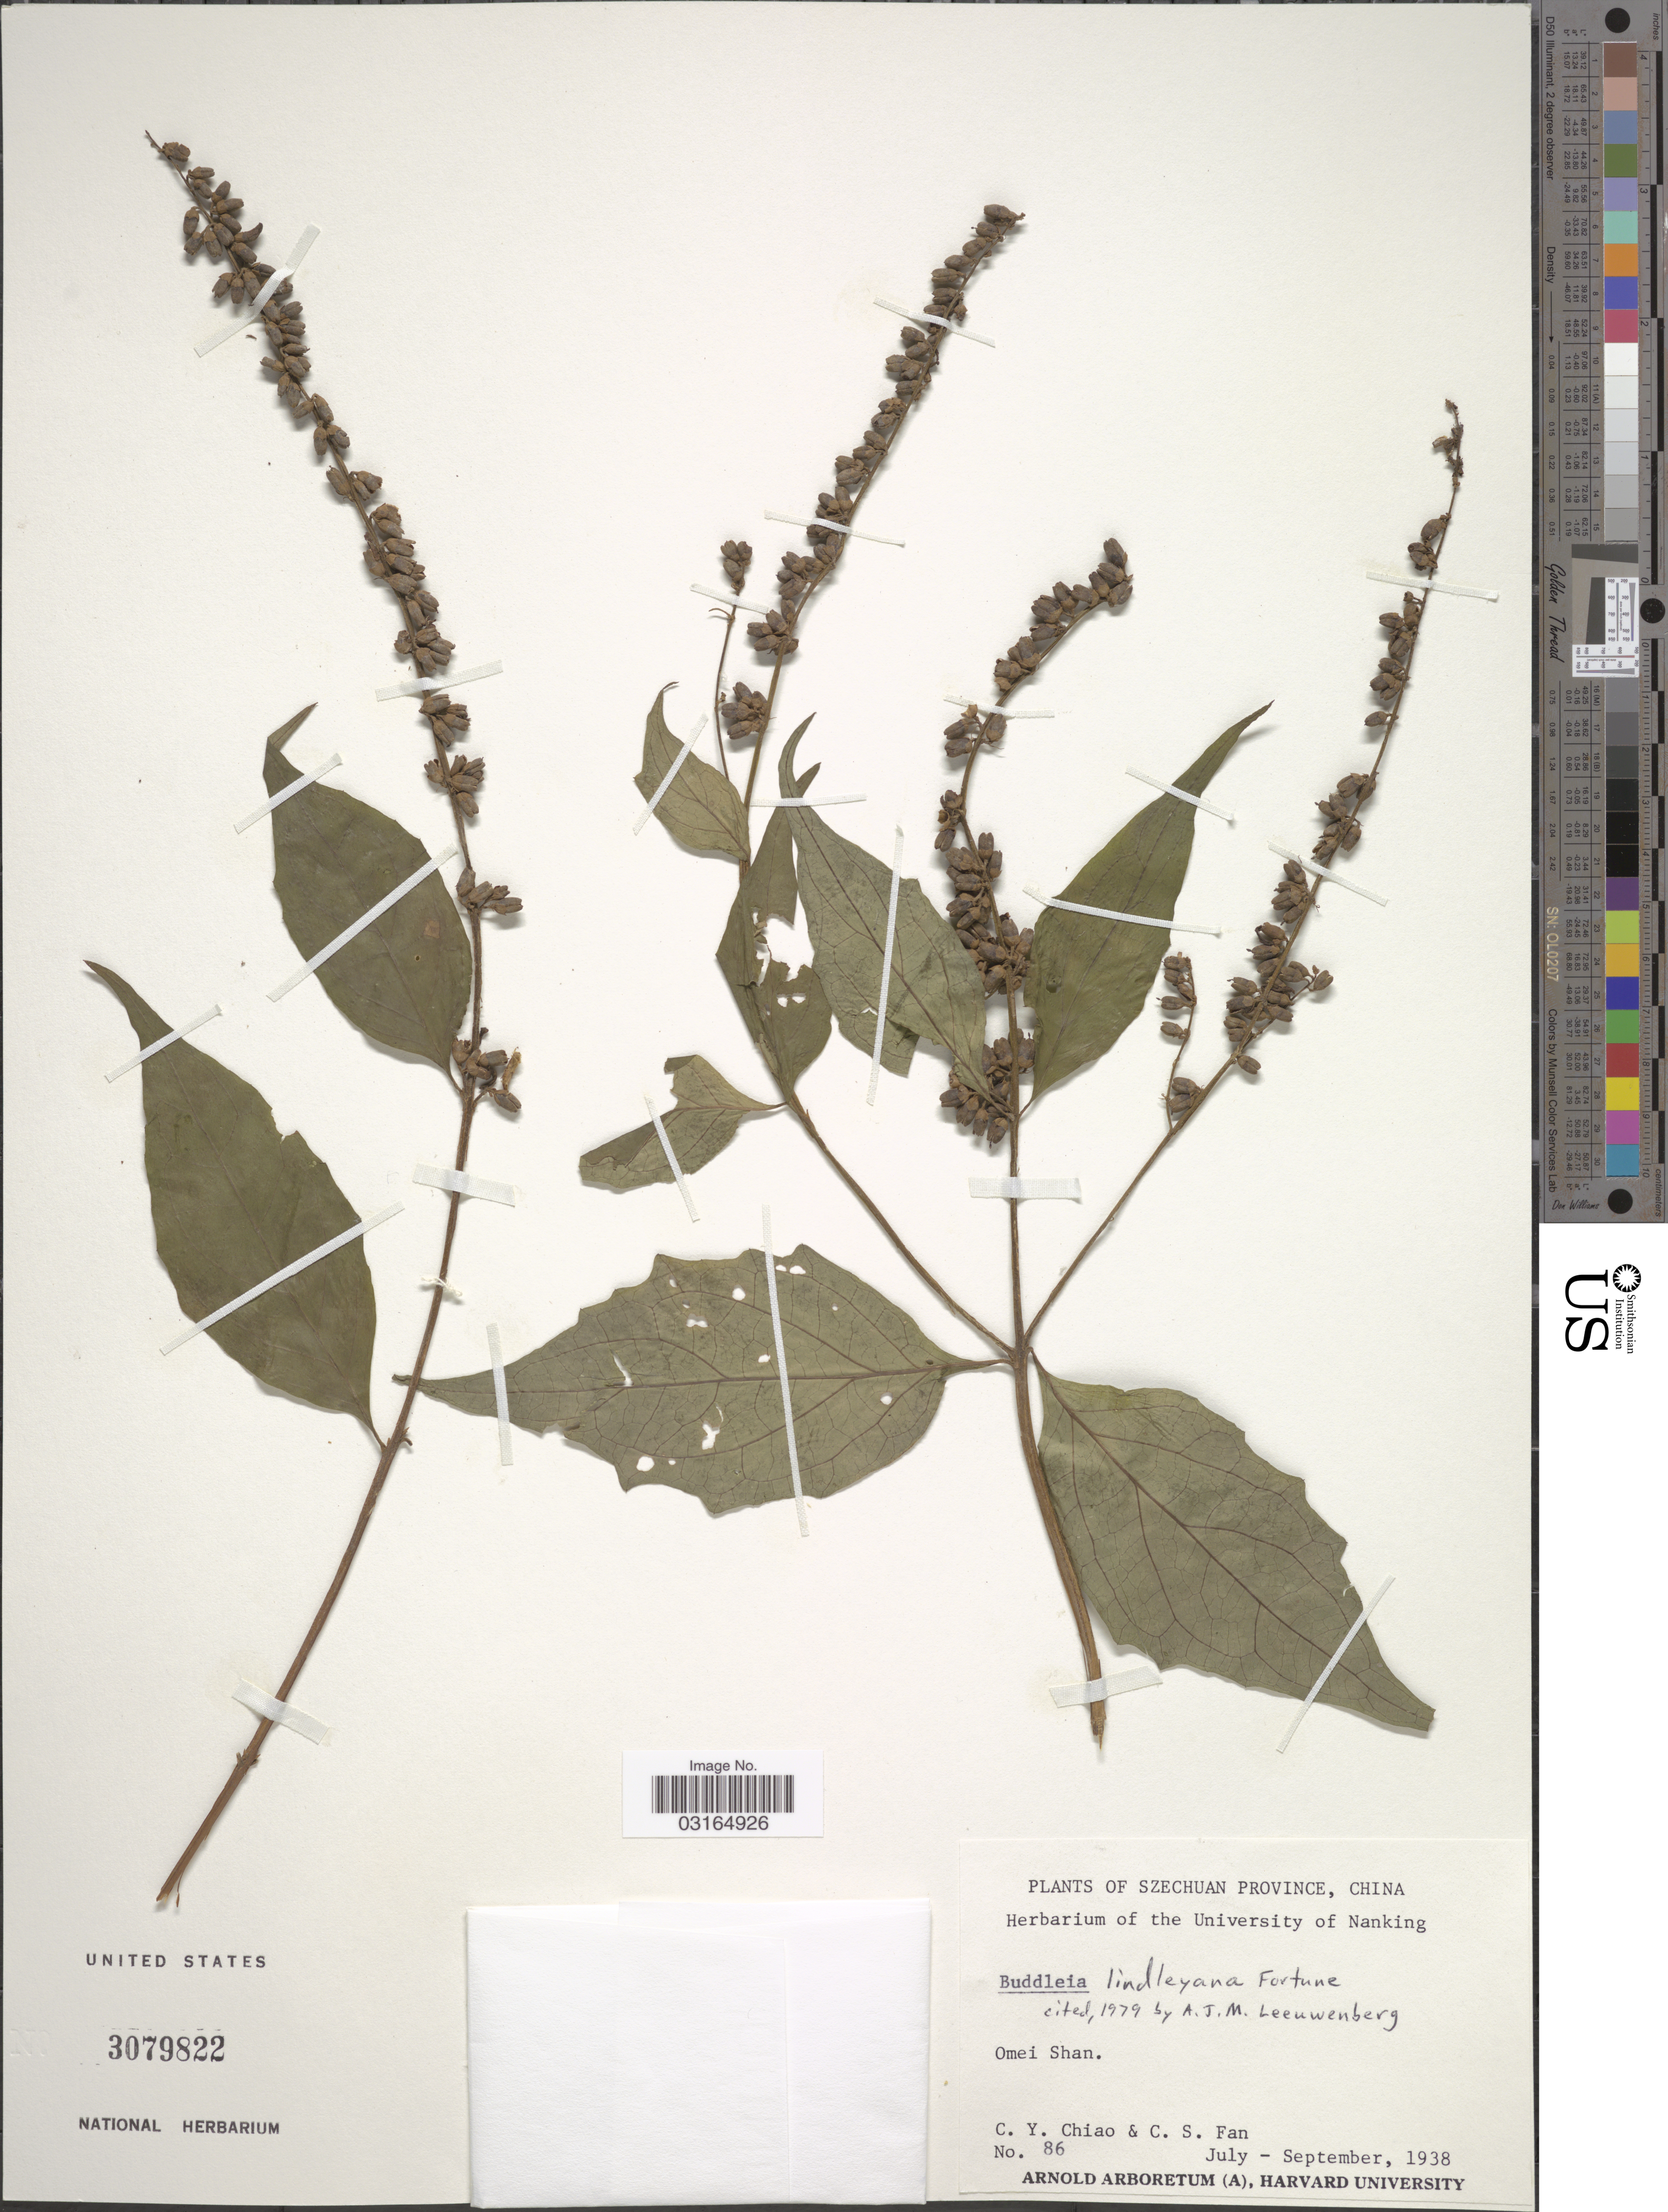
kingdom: Plantae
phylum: Tracheophyta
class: Magnoliopsida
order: Lamiales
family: Scrophulariaceae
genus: Buddleja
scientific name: Buddleja lindleyana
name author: Fortune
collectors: C. Y. Chiao & C. S. Fan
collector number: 86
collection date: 1938-07/1938-09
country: China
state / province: Sichuan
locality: Szechuan Province. Omei Shan.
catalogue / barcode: US 3079822